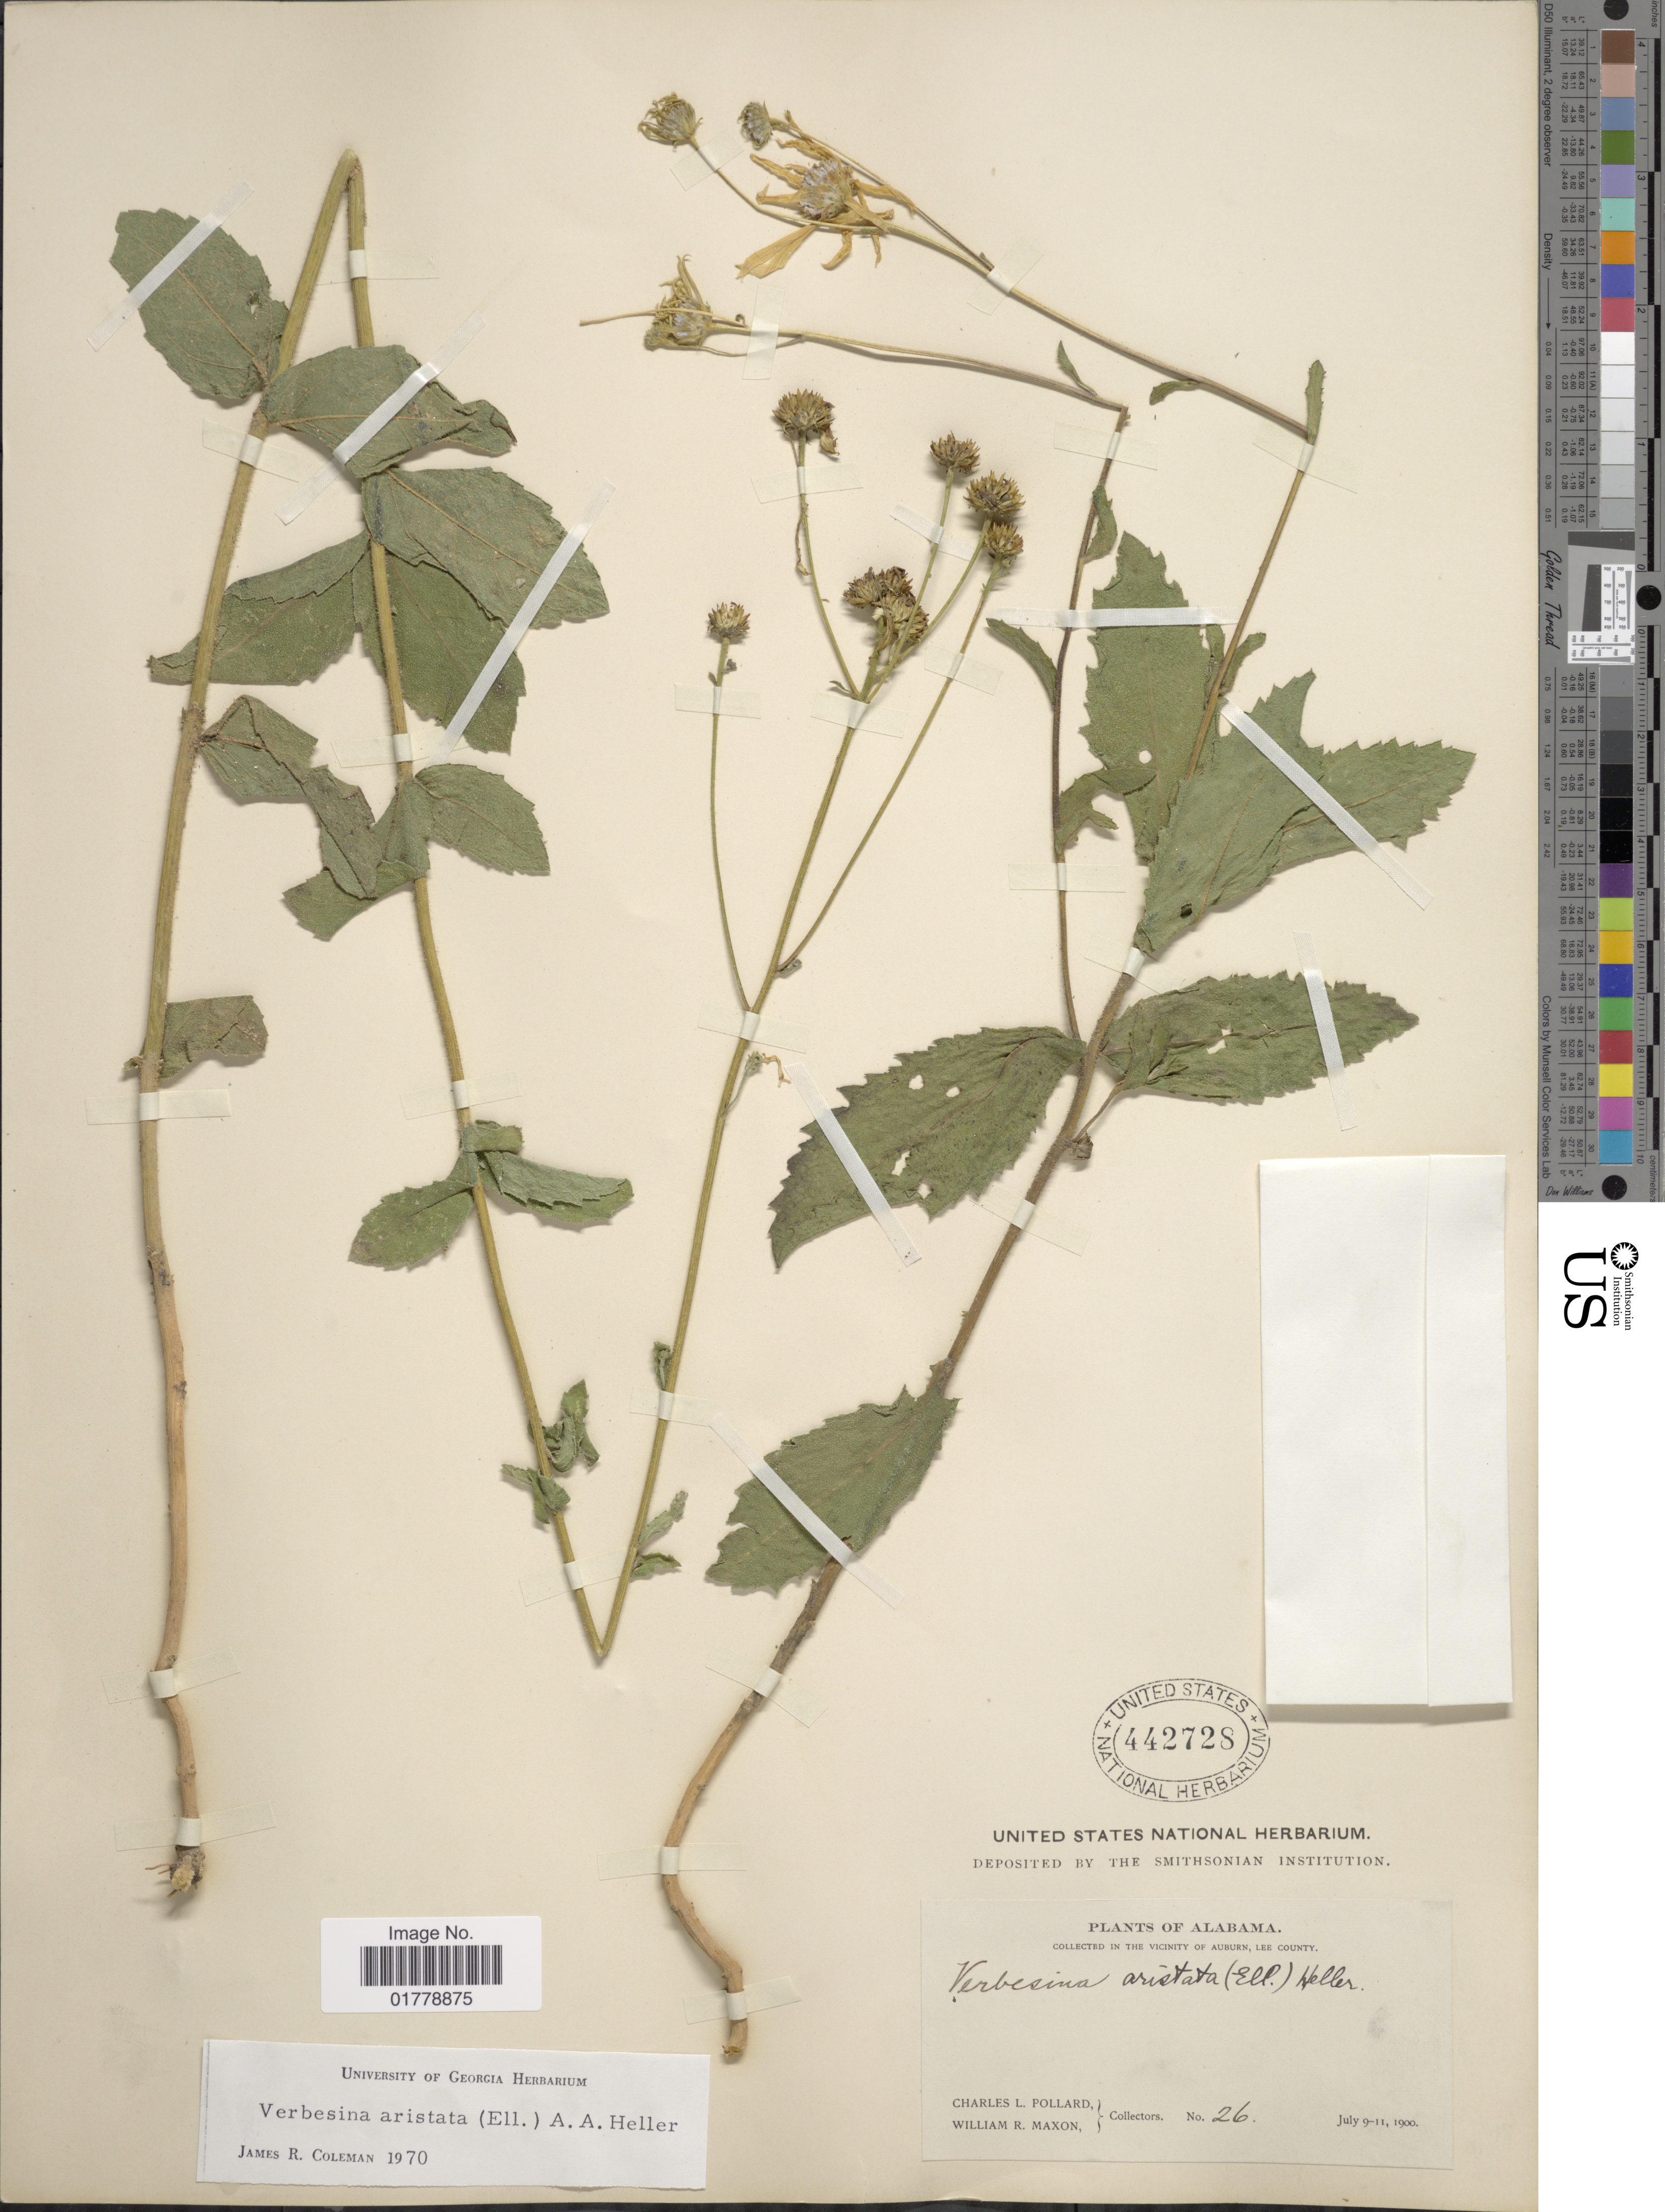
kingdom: Plantae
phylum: Tracheophyta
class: Magnoliopsida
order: Asterales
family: Asteraceae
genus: Verbesina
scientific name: Verbesina aristata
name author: (Elliott) A. Heller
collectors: C. L. Pollard & W. R. Maxon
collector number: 26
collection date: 1900-07-09/1900-07-11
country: United States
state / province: Alabama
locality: In the vicinity of Auburn, Lee County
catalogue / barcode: US 442728